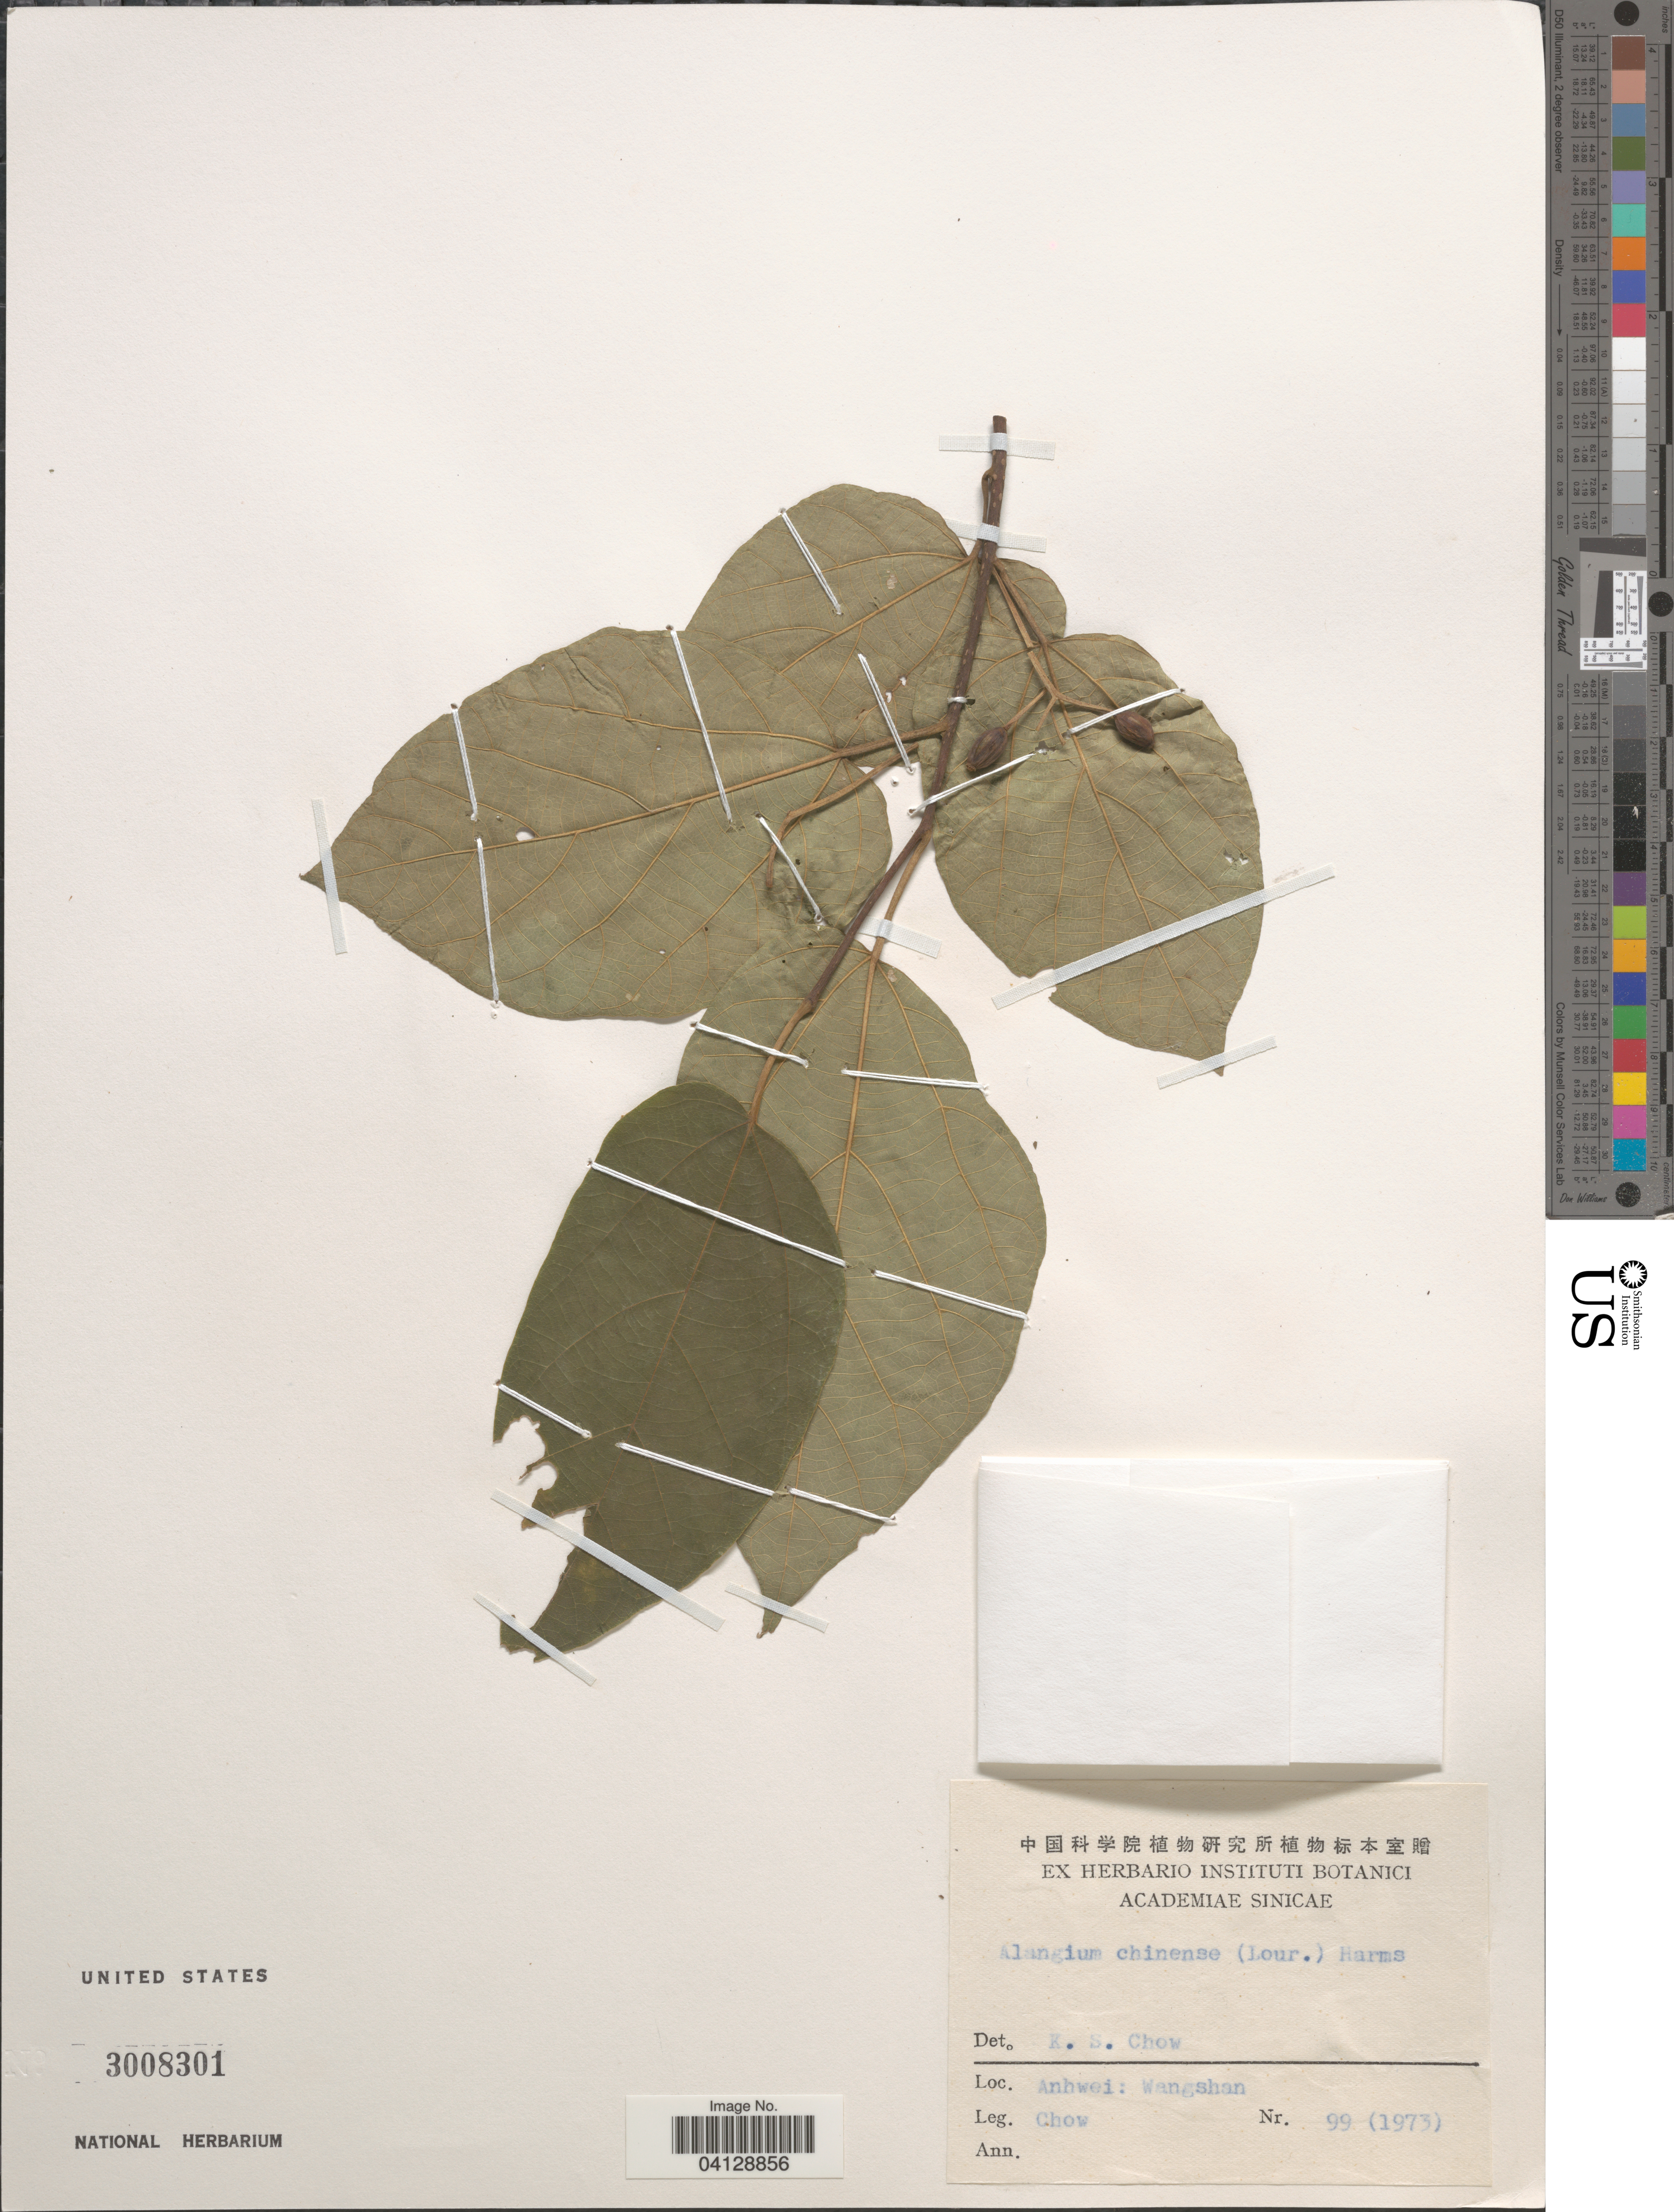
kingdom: Plantae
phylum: Tracheophyta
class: Magnoliopsida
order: Cornales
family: Cornaceae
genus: Alangium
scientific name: Alangium chinense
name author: (Harms) Rehder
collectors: K. S. Chow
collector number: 99(1973)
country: China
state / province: Anhui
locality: Anhwei: Wangshan.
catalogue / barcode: US 3008301